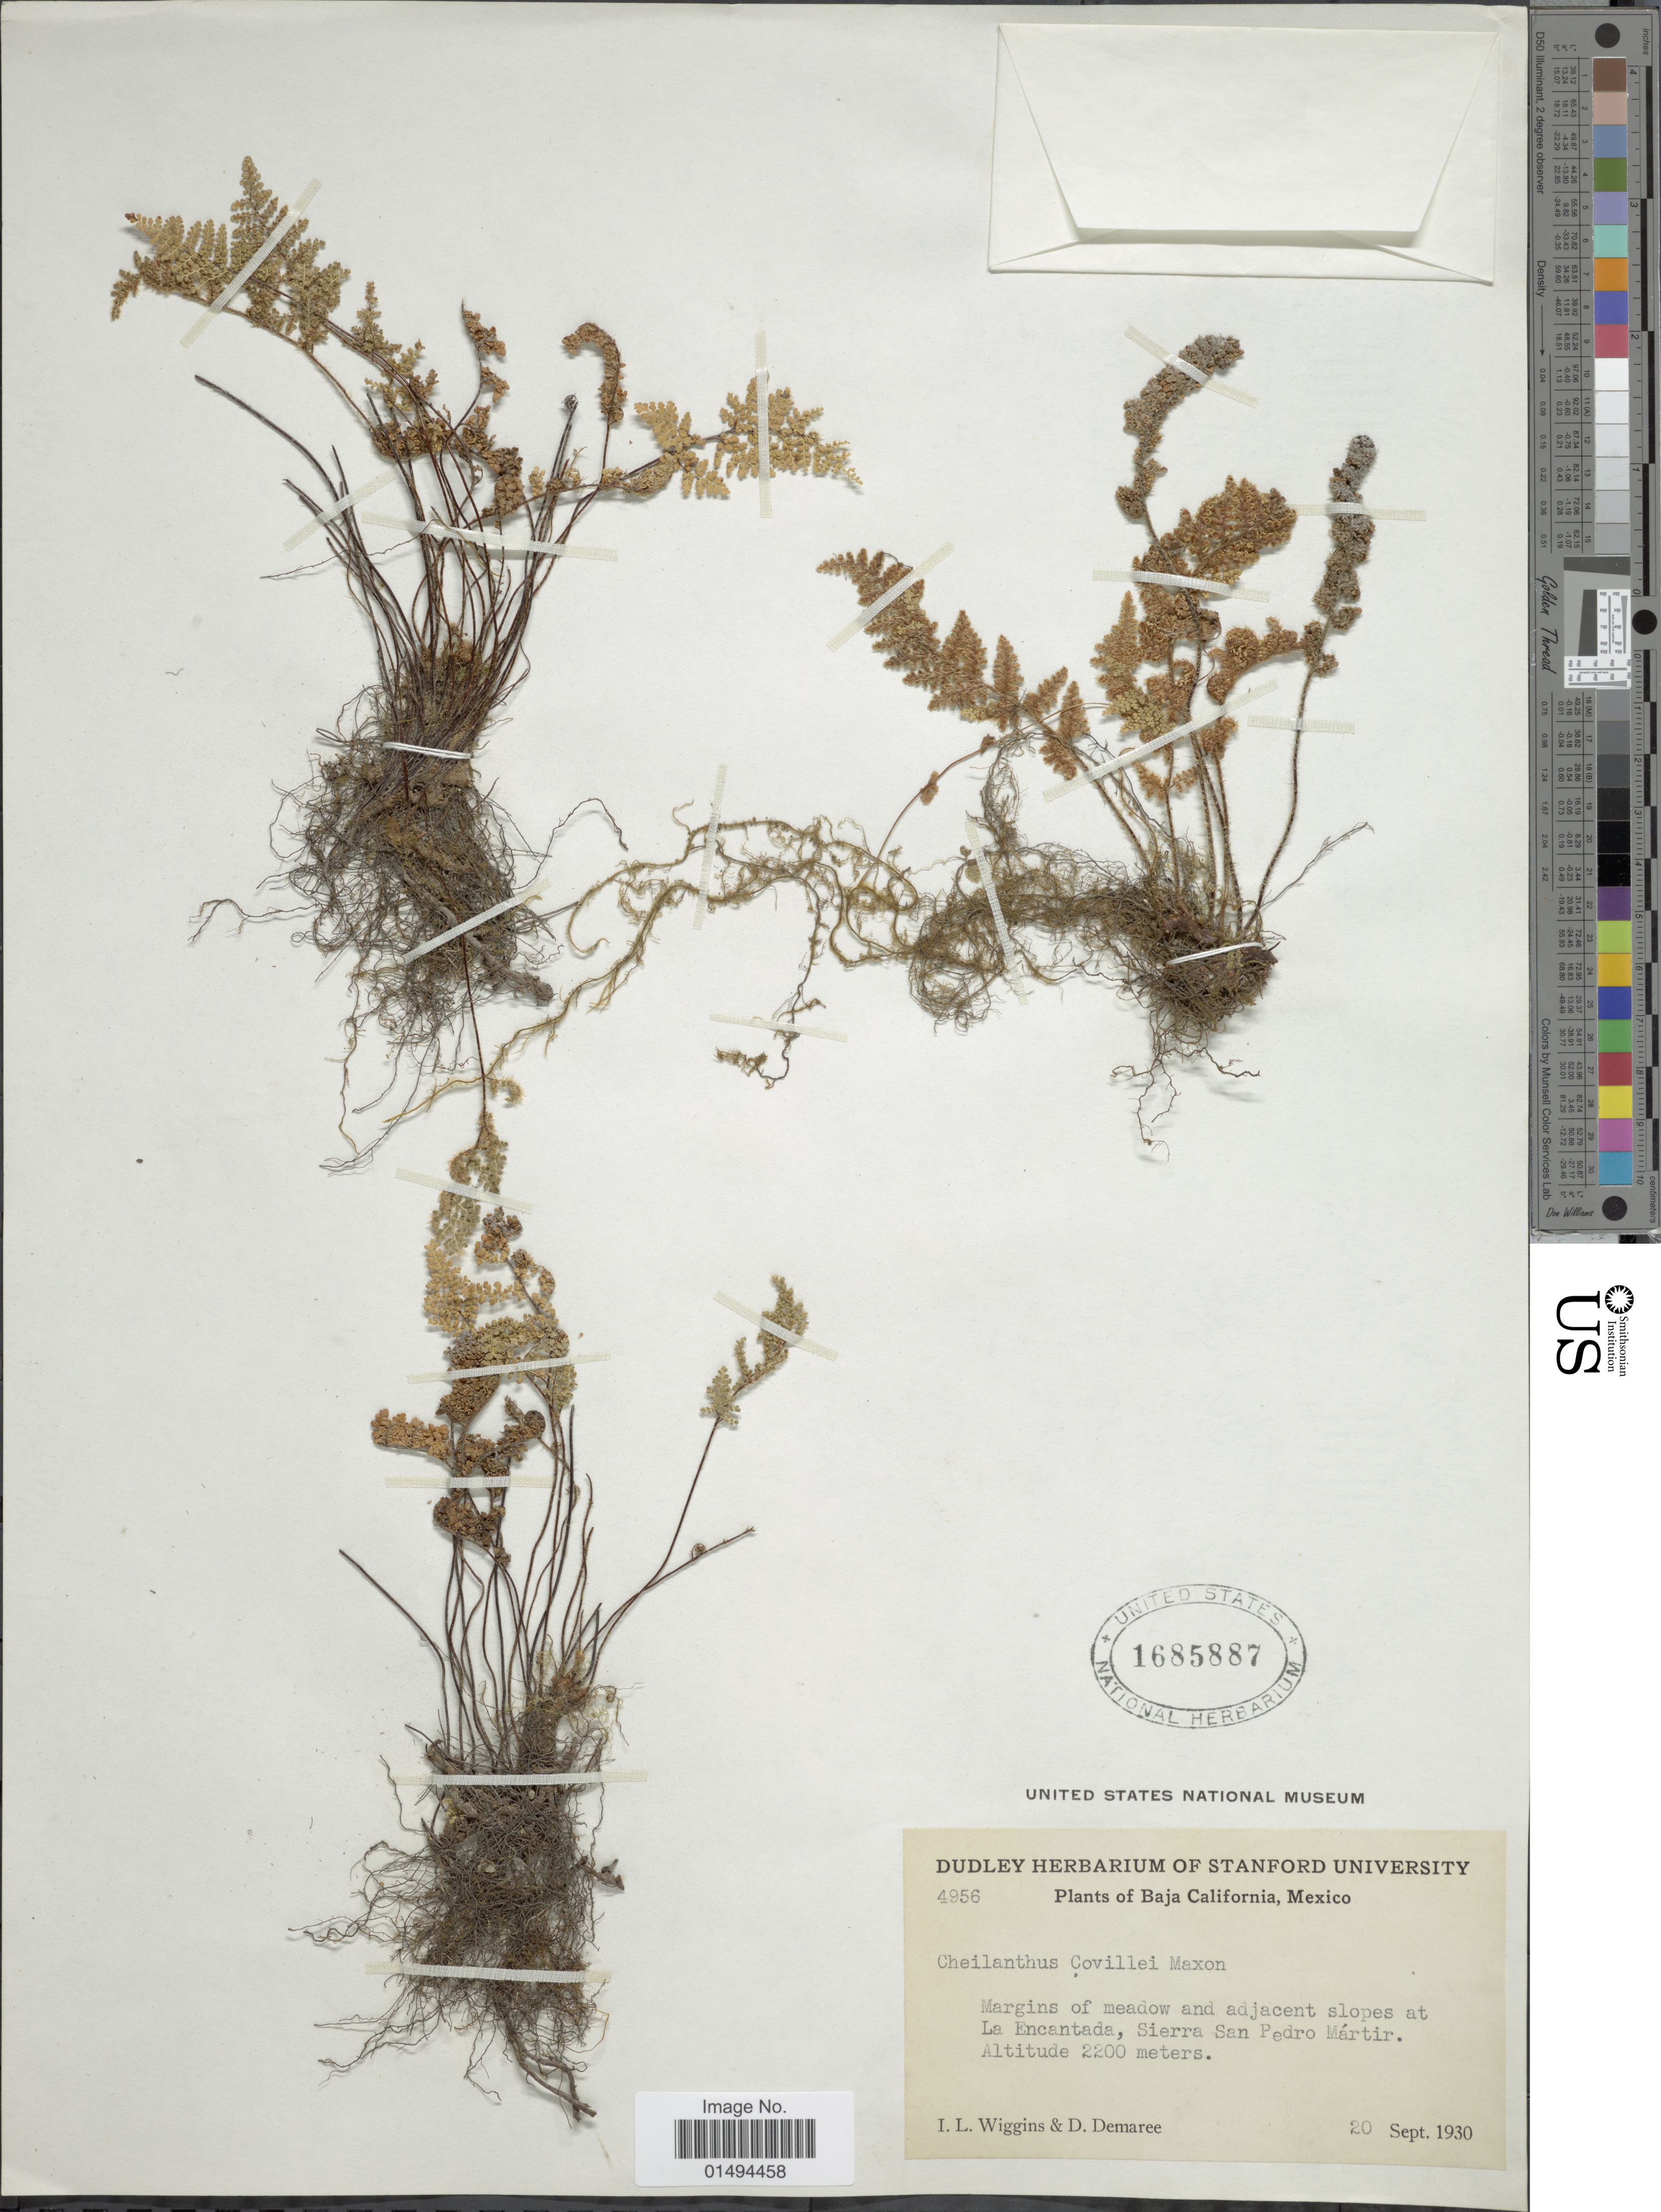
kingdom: Plantae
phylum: Tracheophyta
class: Polypodiopsida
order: Polypodiales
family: Pteridaceae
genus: Myriopteris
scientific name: Myriopteris covillei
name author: (Maxon) Á. Löve & D. Löve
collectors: I. L. Wiggins & D. Demaree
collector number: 4956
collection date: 1930-09-20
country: Mexico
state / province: Baja California Norte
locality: Margins of meadow and adjacent slopes at La Encantada, Sierra San Pedro Martir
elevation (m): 2200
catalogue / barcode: US 1685887